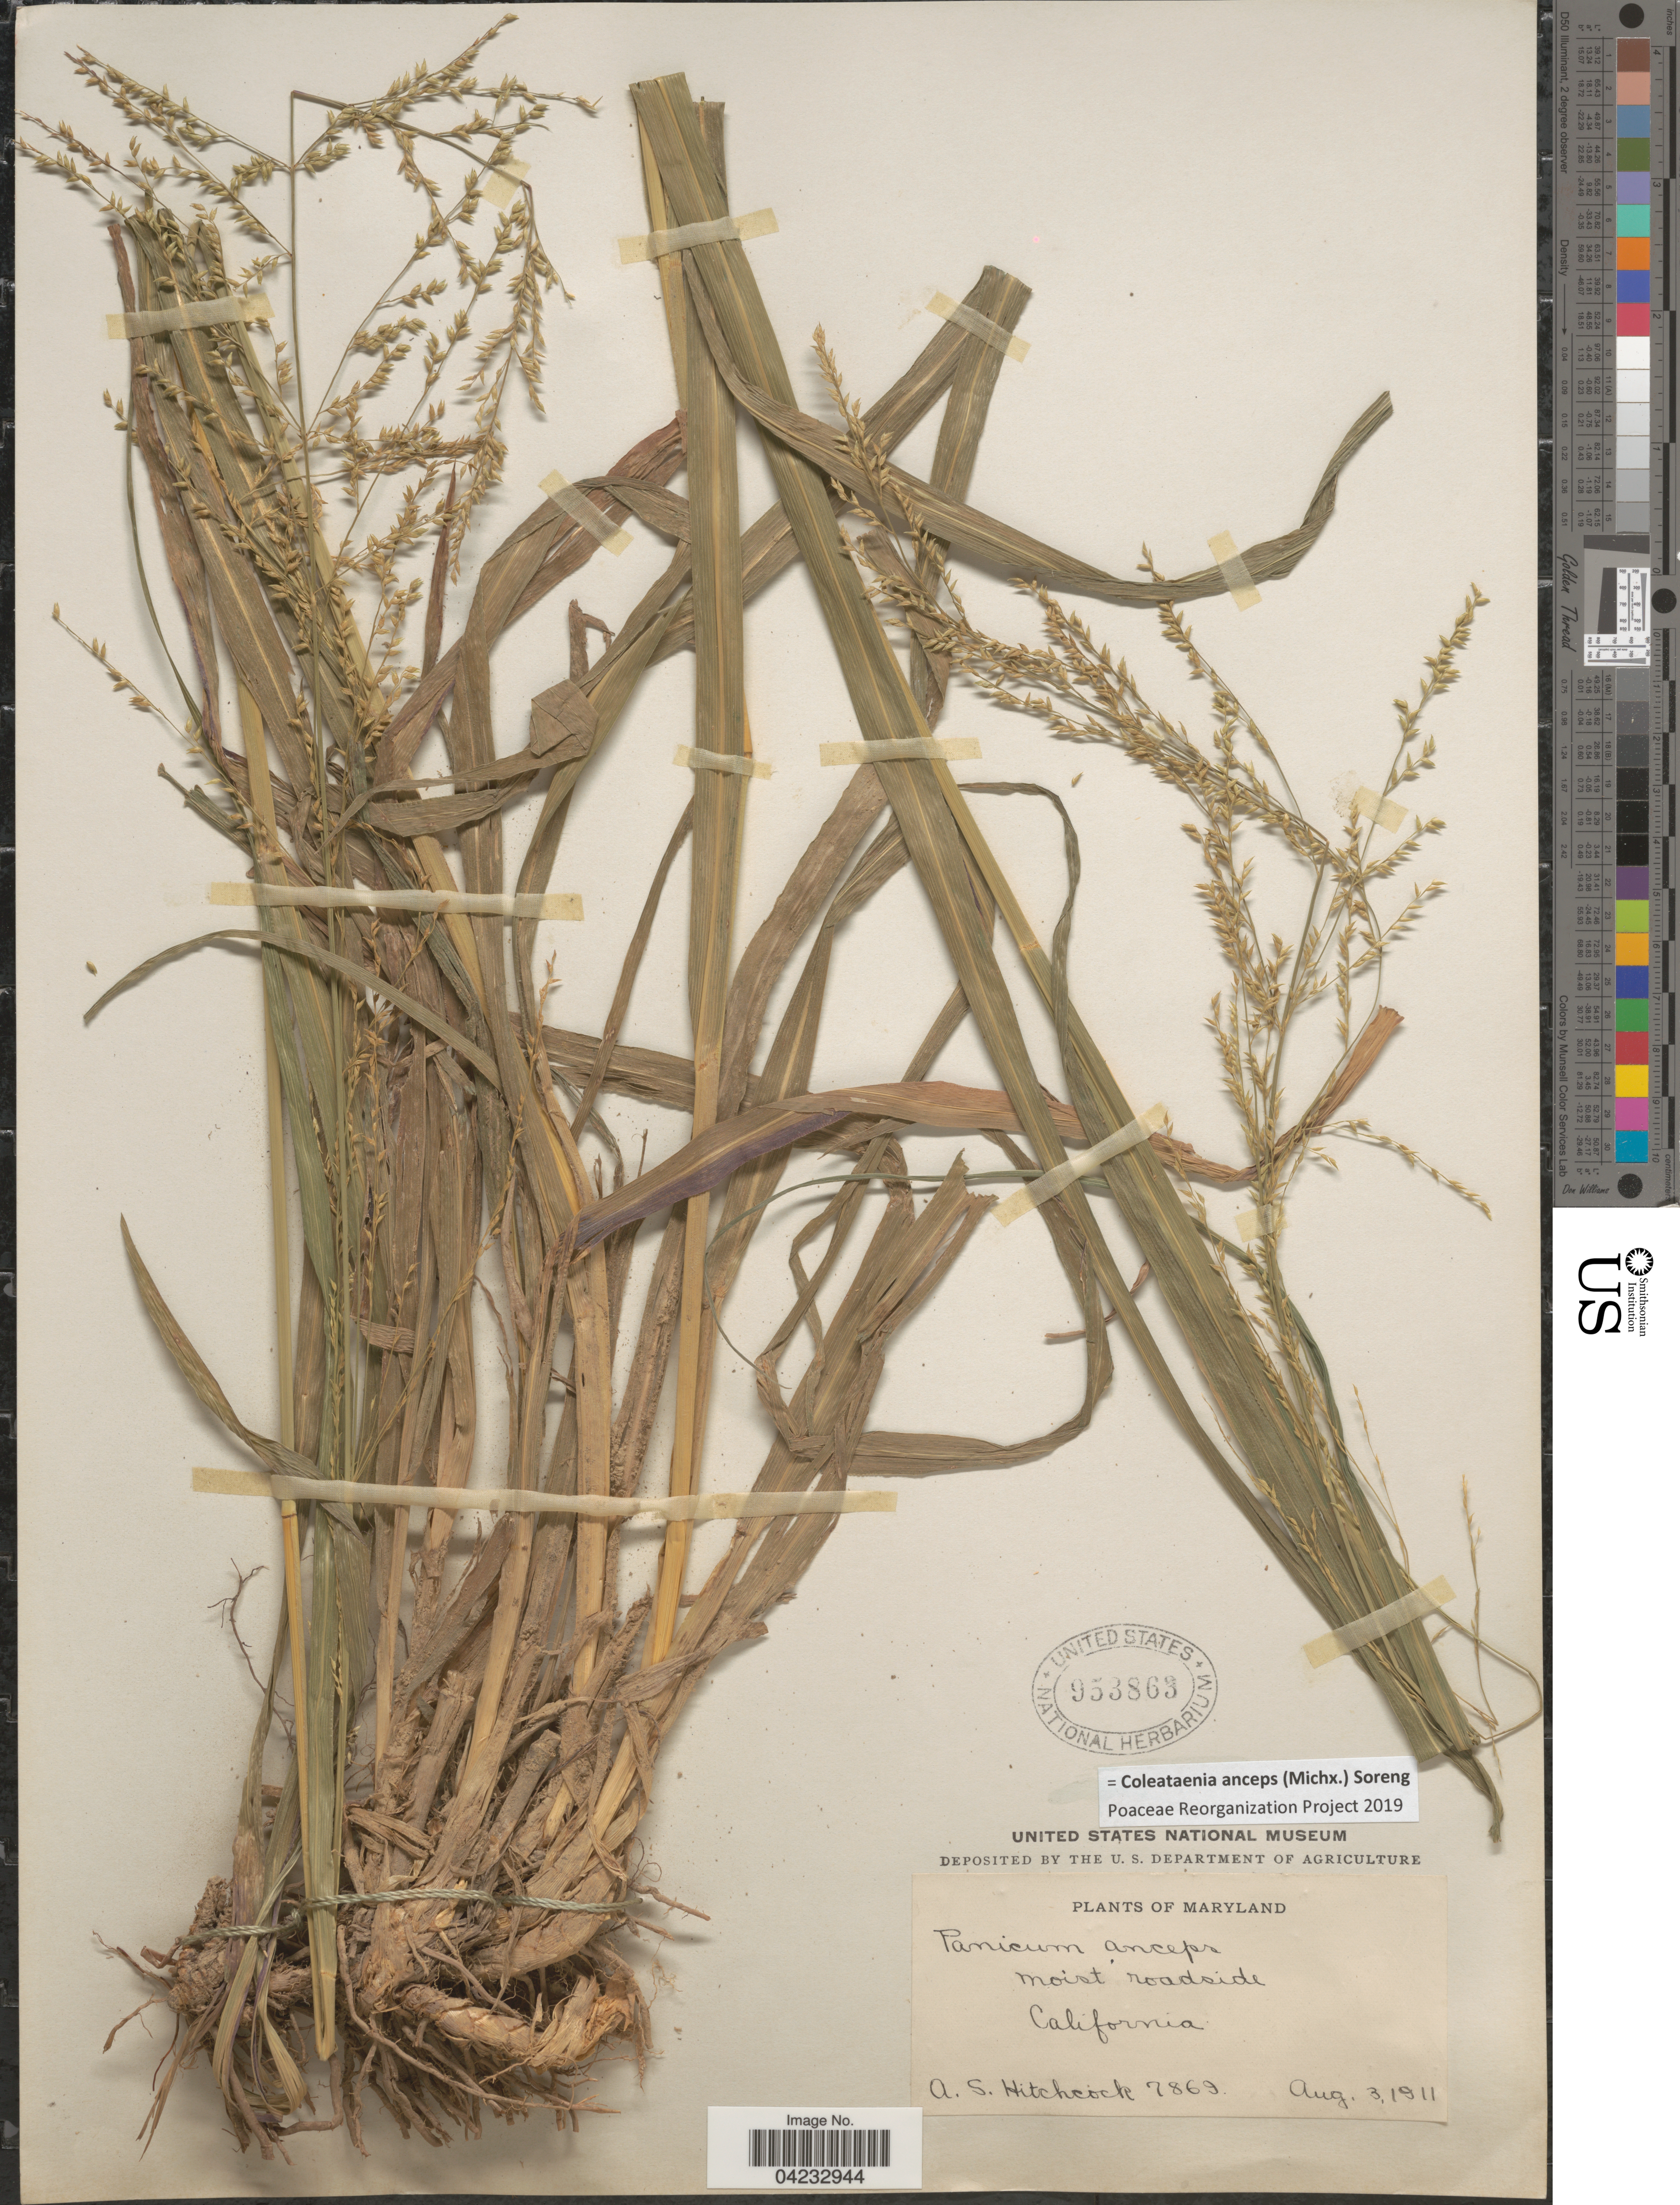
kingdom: Plantae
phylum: Tracheophyta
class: Liliopsida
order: Poales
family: Poaceae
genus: Coleataenia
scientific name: Coleataenia anceps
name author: (Michx.) Soreng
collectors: A. S. Hitchcock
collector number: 7869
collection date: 1911-08-03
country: United States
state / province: Maryland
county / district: St. Mary's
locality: California.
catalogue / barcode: US 953863